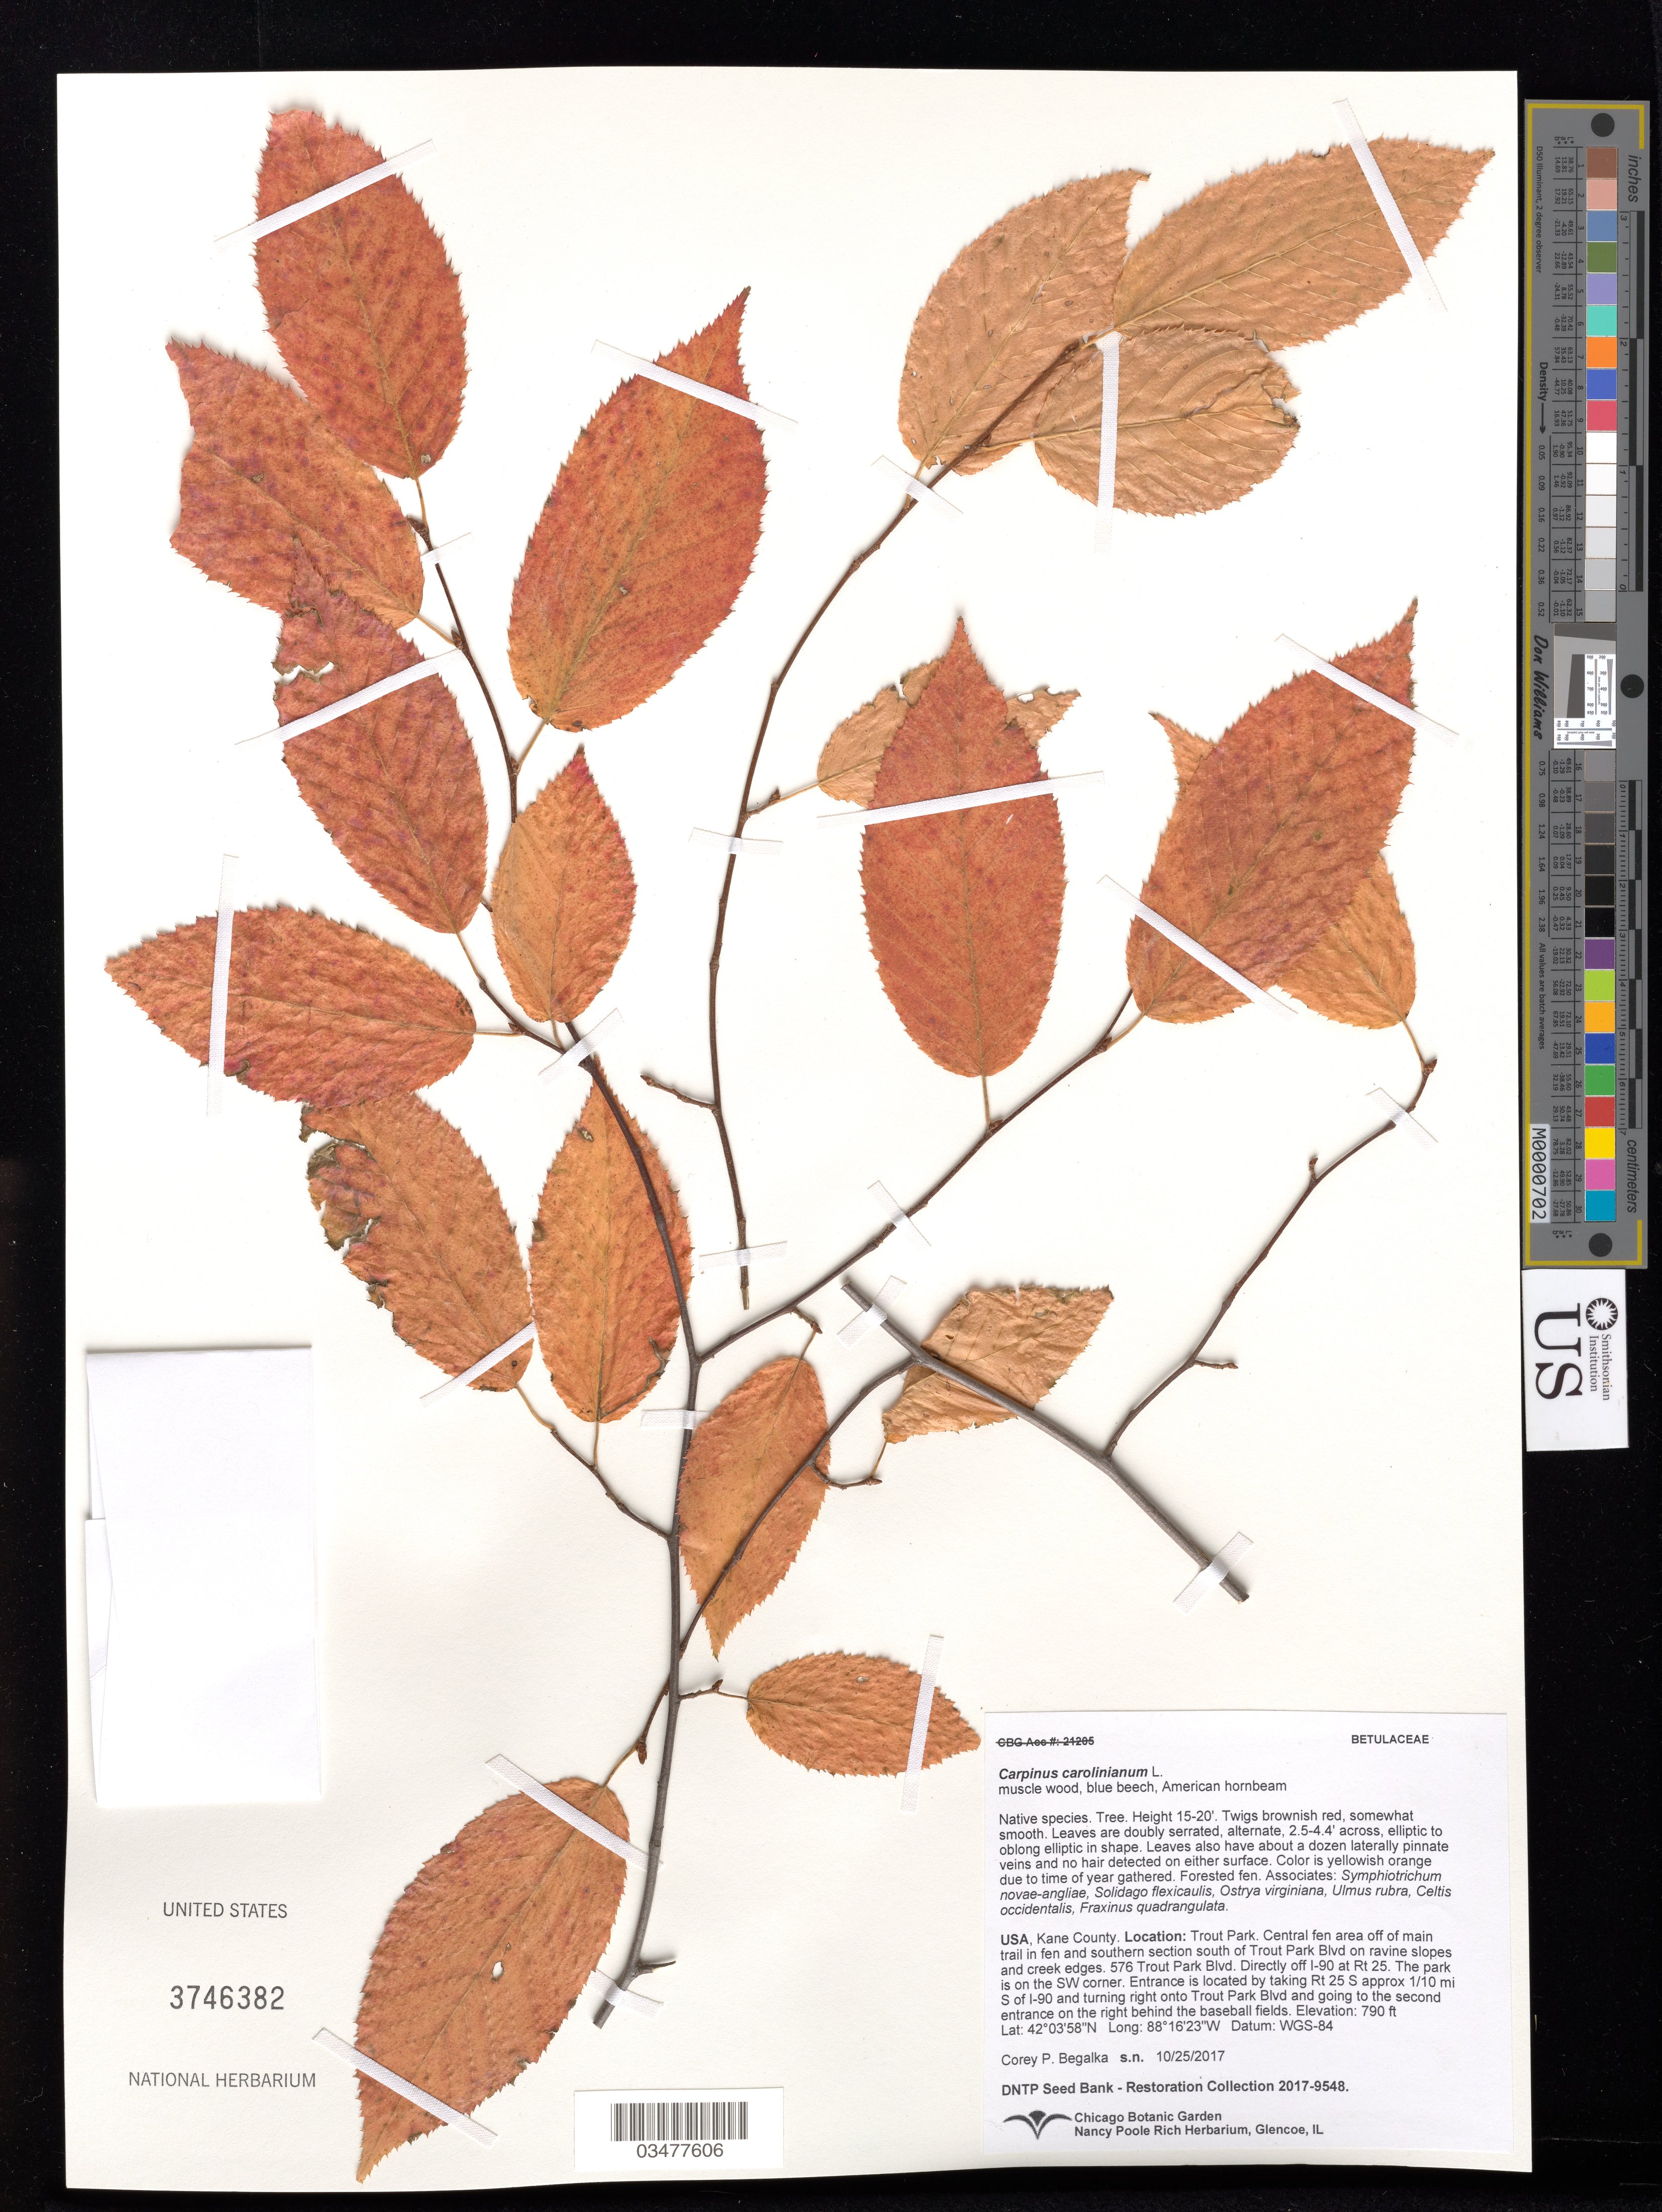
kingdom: Plantae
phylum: Tracheophyta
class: Magnoliopsida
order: Fagales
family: Betulaceae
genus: Carpinus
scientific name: Carpinus caroliniana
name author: Walter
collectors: C. Begalka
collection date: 2017-10-25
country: United States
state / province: Illinois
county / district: Kane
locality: Trout Park. Trout Park Blvd, second entrance on the right behind the baseball fields.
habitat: With Ostrya virginiana, Ulmus rubra, Celtis occidentalis, ect.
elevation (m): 241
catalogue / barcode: US 3746382